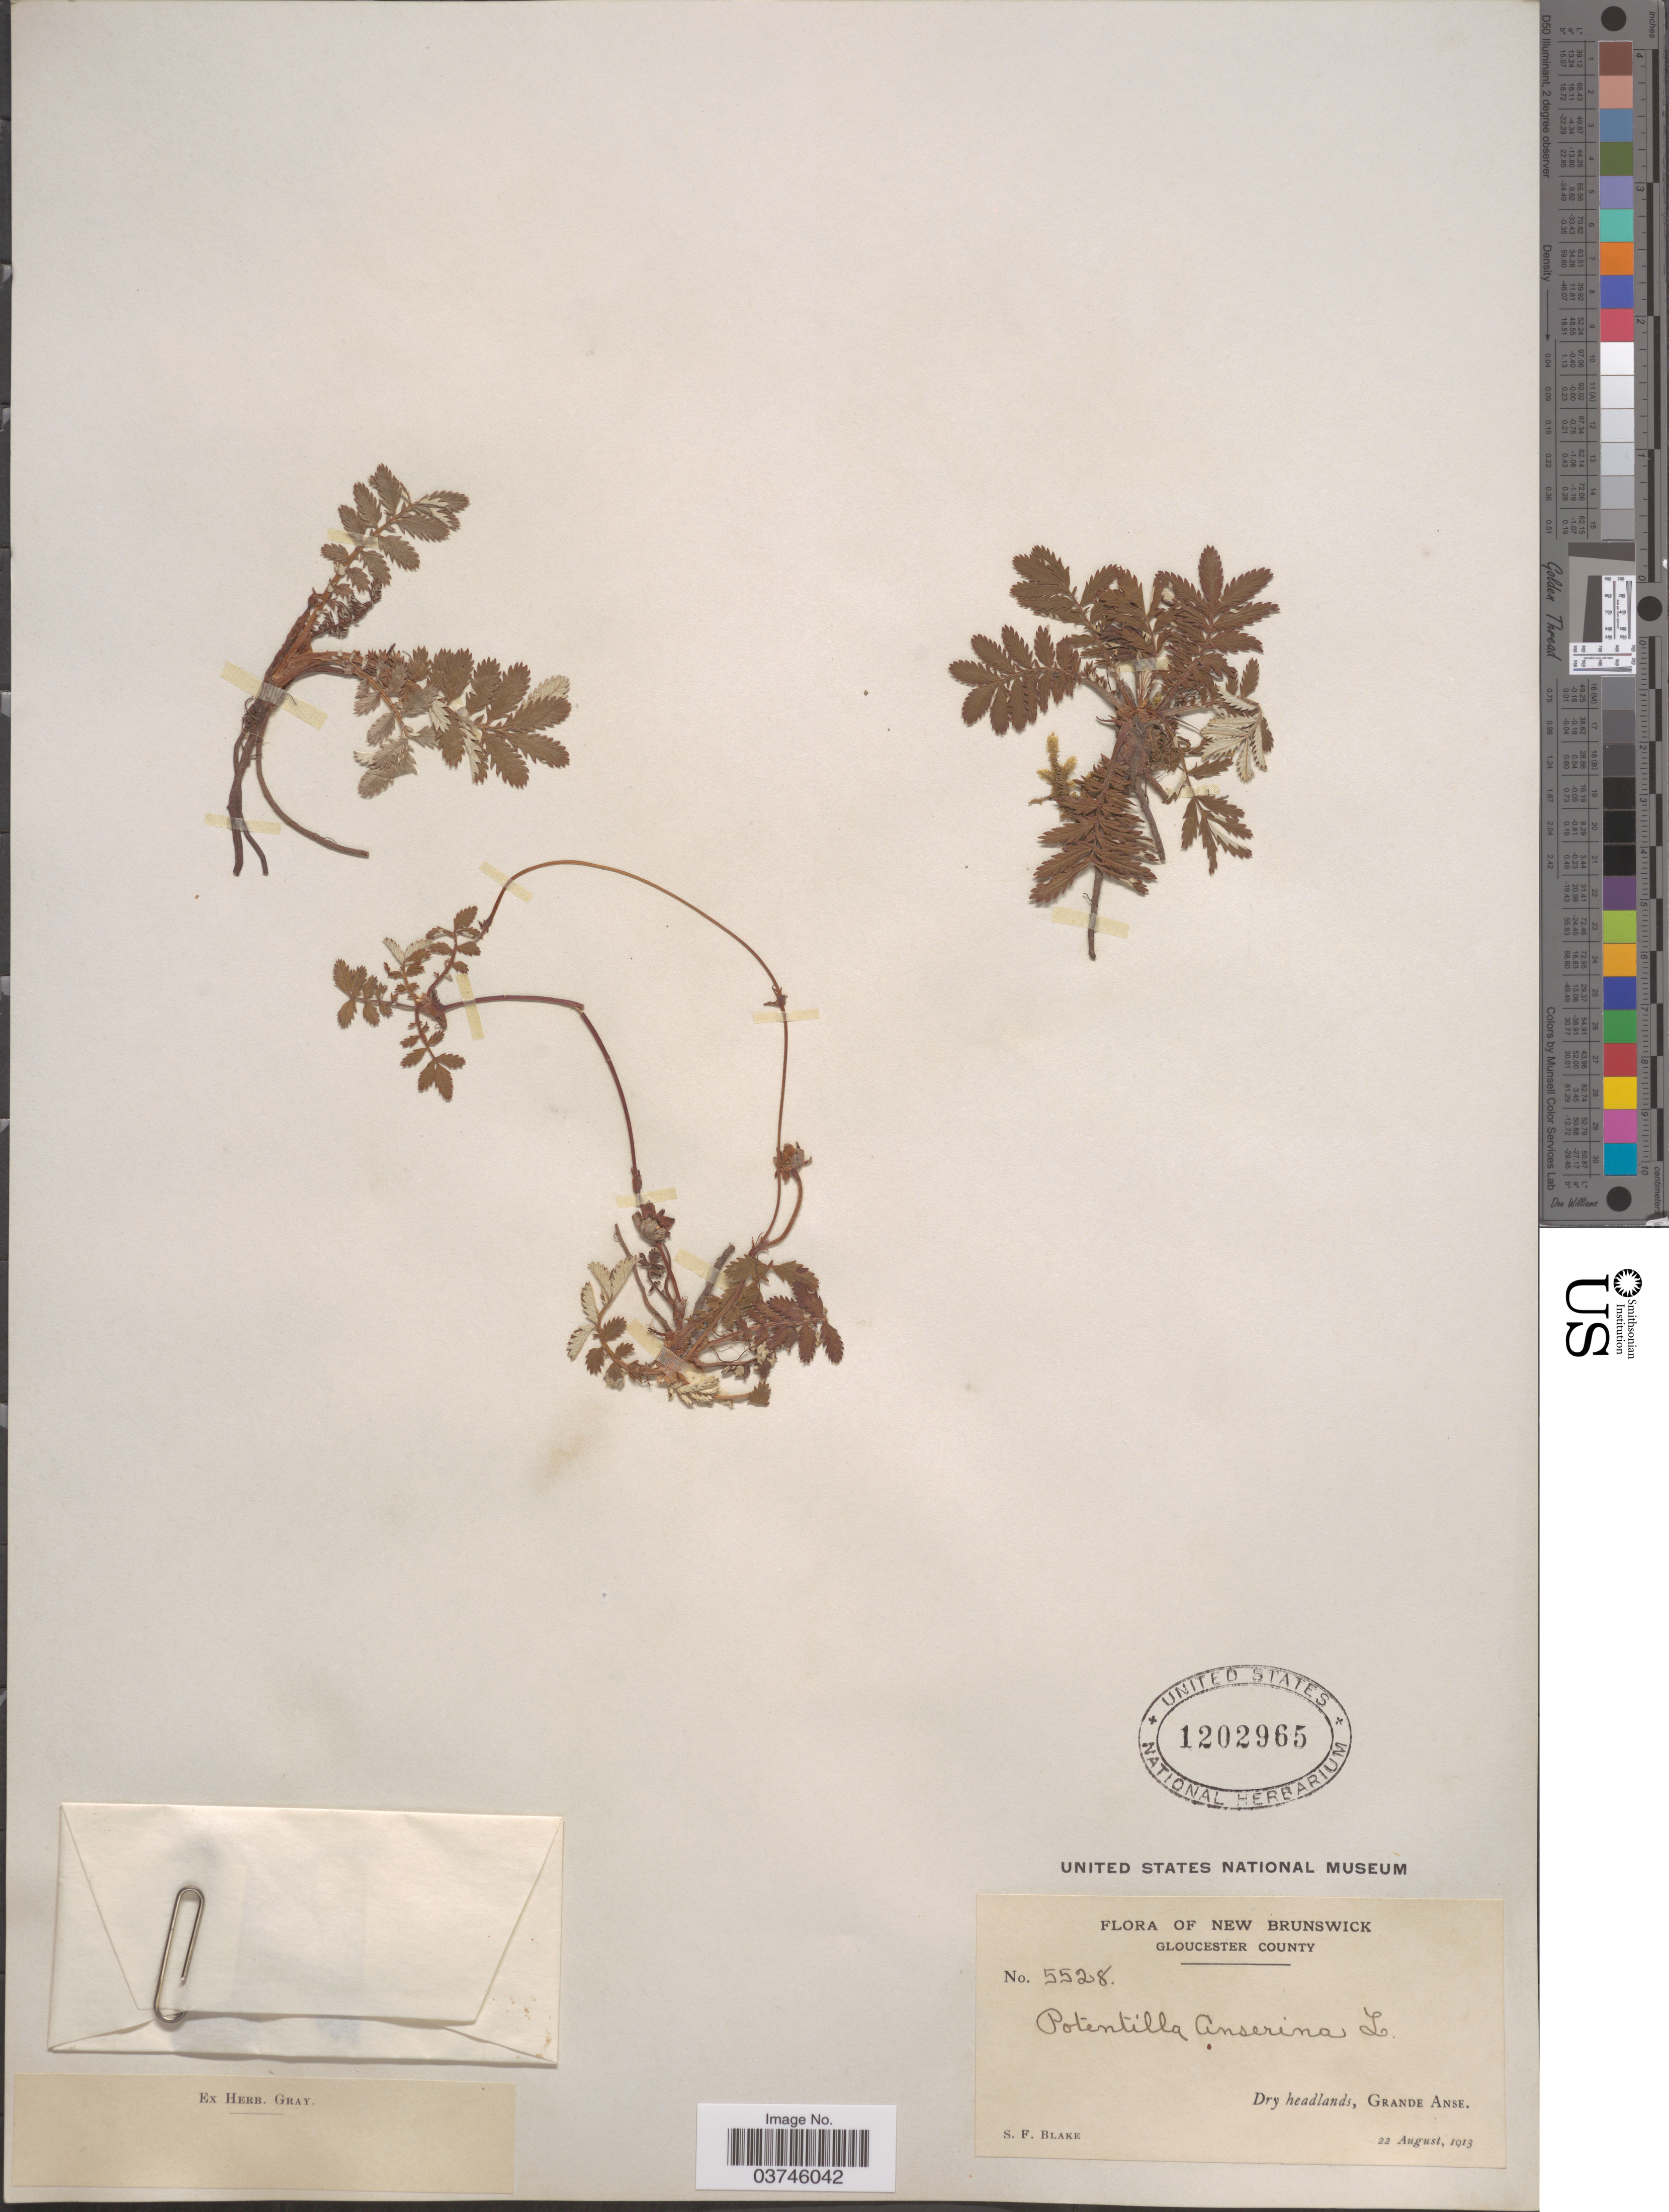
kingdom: Plantae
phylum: Tracheophyta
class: Magnoliopsida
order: Rosales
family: Rosaceae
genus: Argentina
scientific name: Argentina anserina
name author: (L.) Rydb.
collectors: S. Blake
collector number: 5528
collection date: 1913-08-22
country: Canada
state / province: New Brunswick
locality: Gloucester County. Dry headlands, Grande Anse.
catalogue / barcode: US 1202965